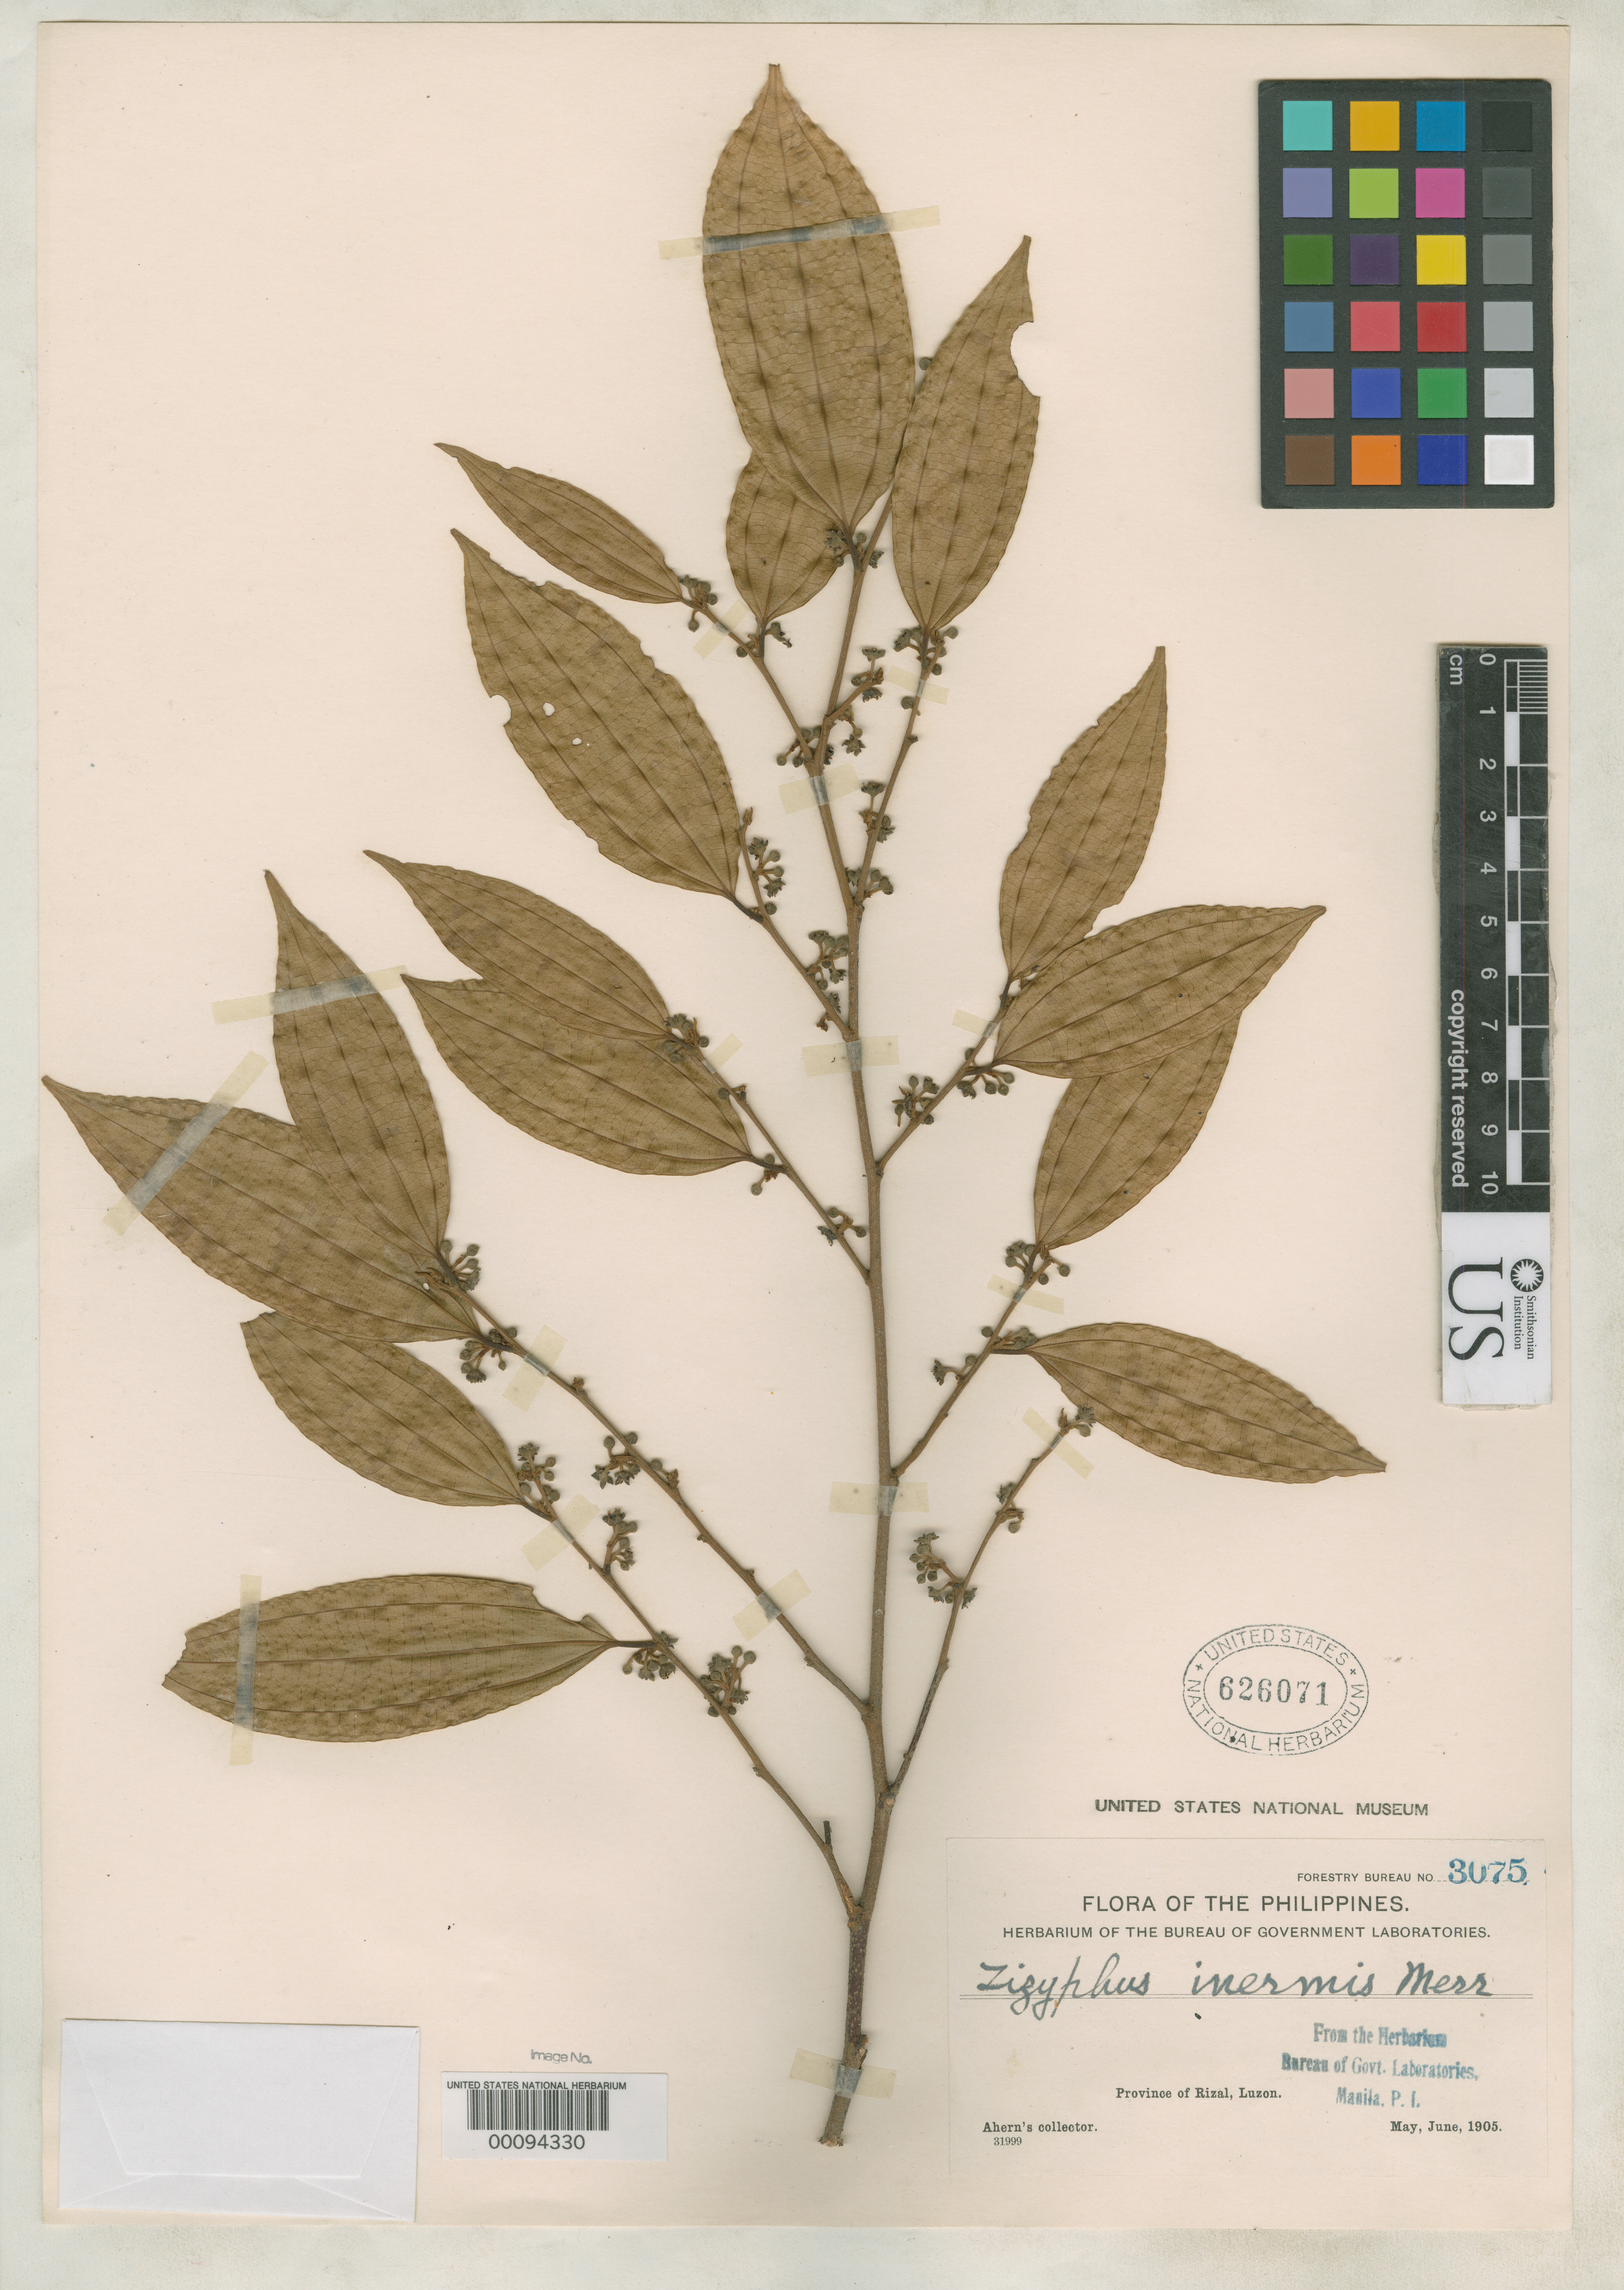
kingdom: Plantae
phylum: Tracheophyta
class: Magnoliopsida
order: Rosales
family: Rhamnaceae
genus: Ziziphus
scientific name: Ziziphus inermis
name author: Merr.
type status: Isotype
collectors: Ahern's collector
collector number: Bur. Sci. 3075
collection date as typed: May 1905 to -- Jun 1905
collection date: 1905-05/1905-06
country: Philippines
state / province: Calabarzon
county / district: Rizal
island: Luzon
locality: Bosoboso.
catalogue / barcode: US 626071